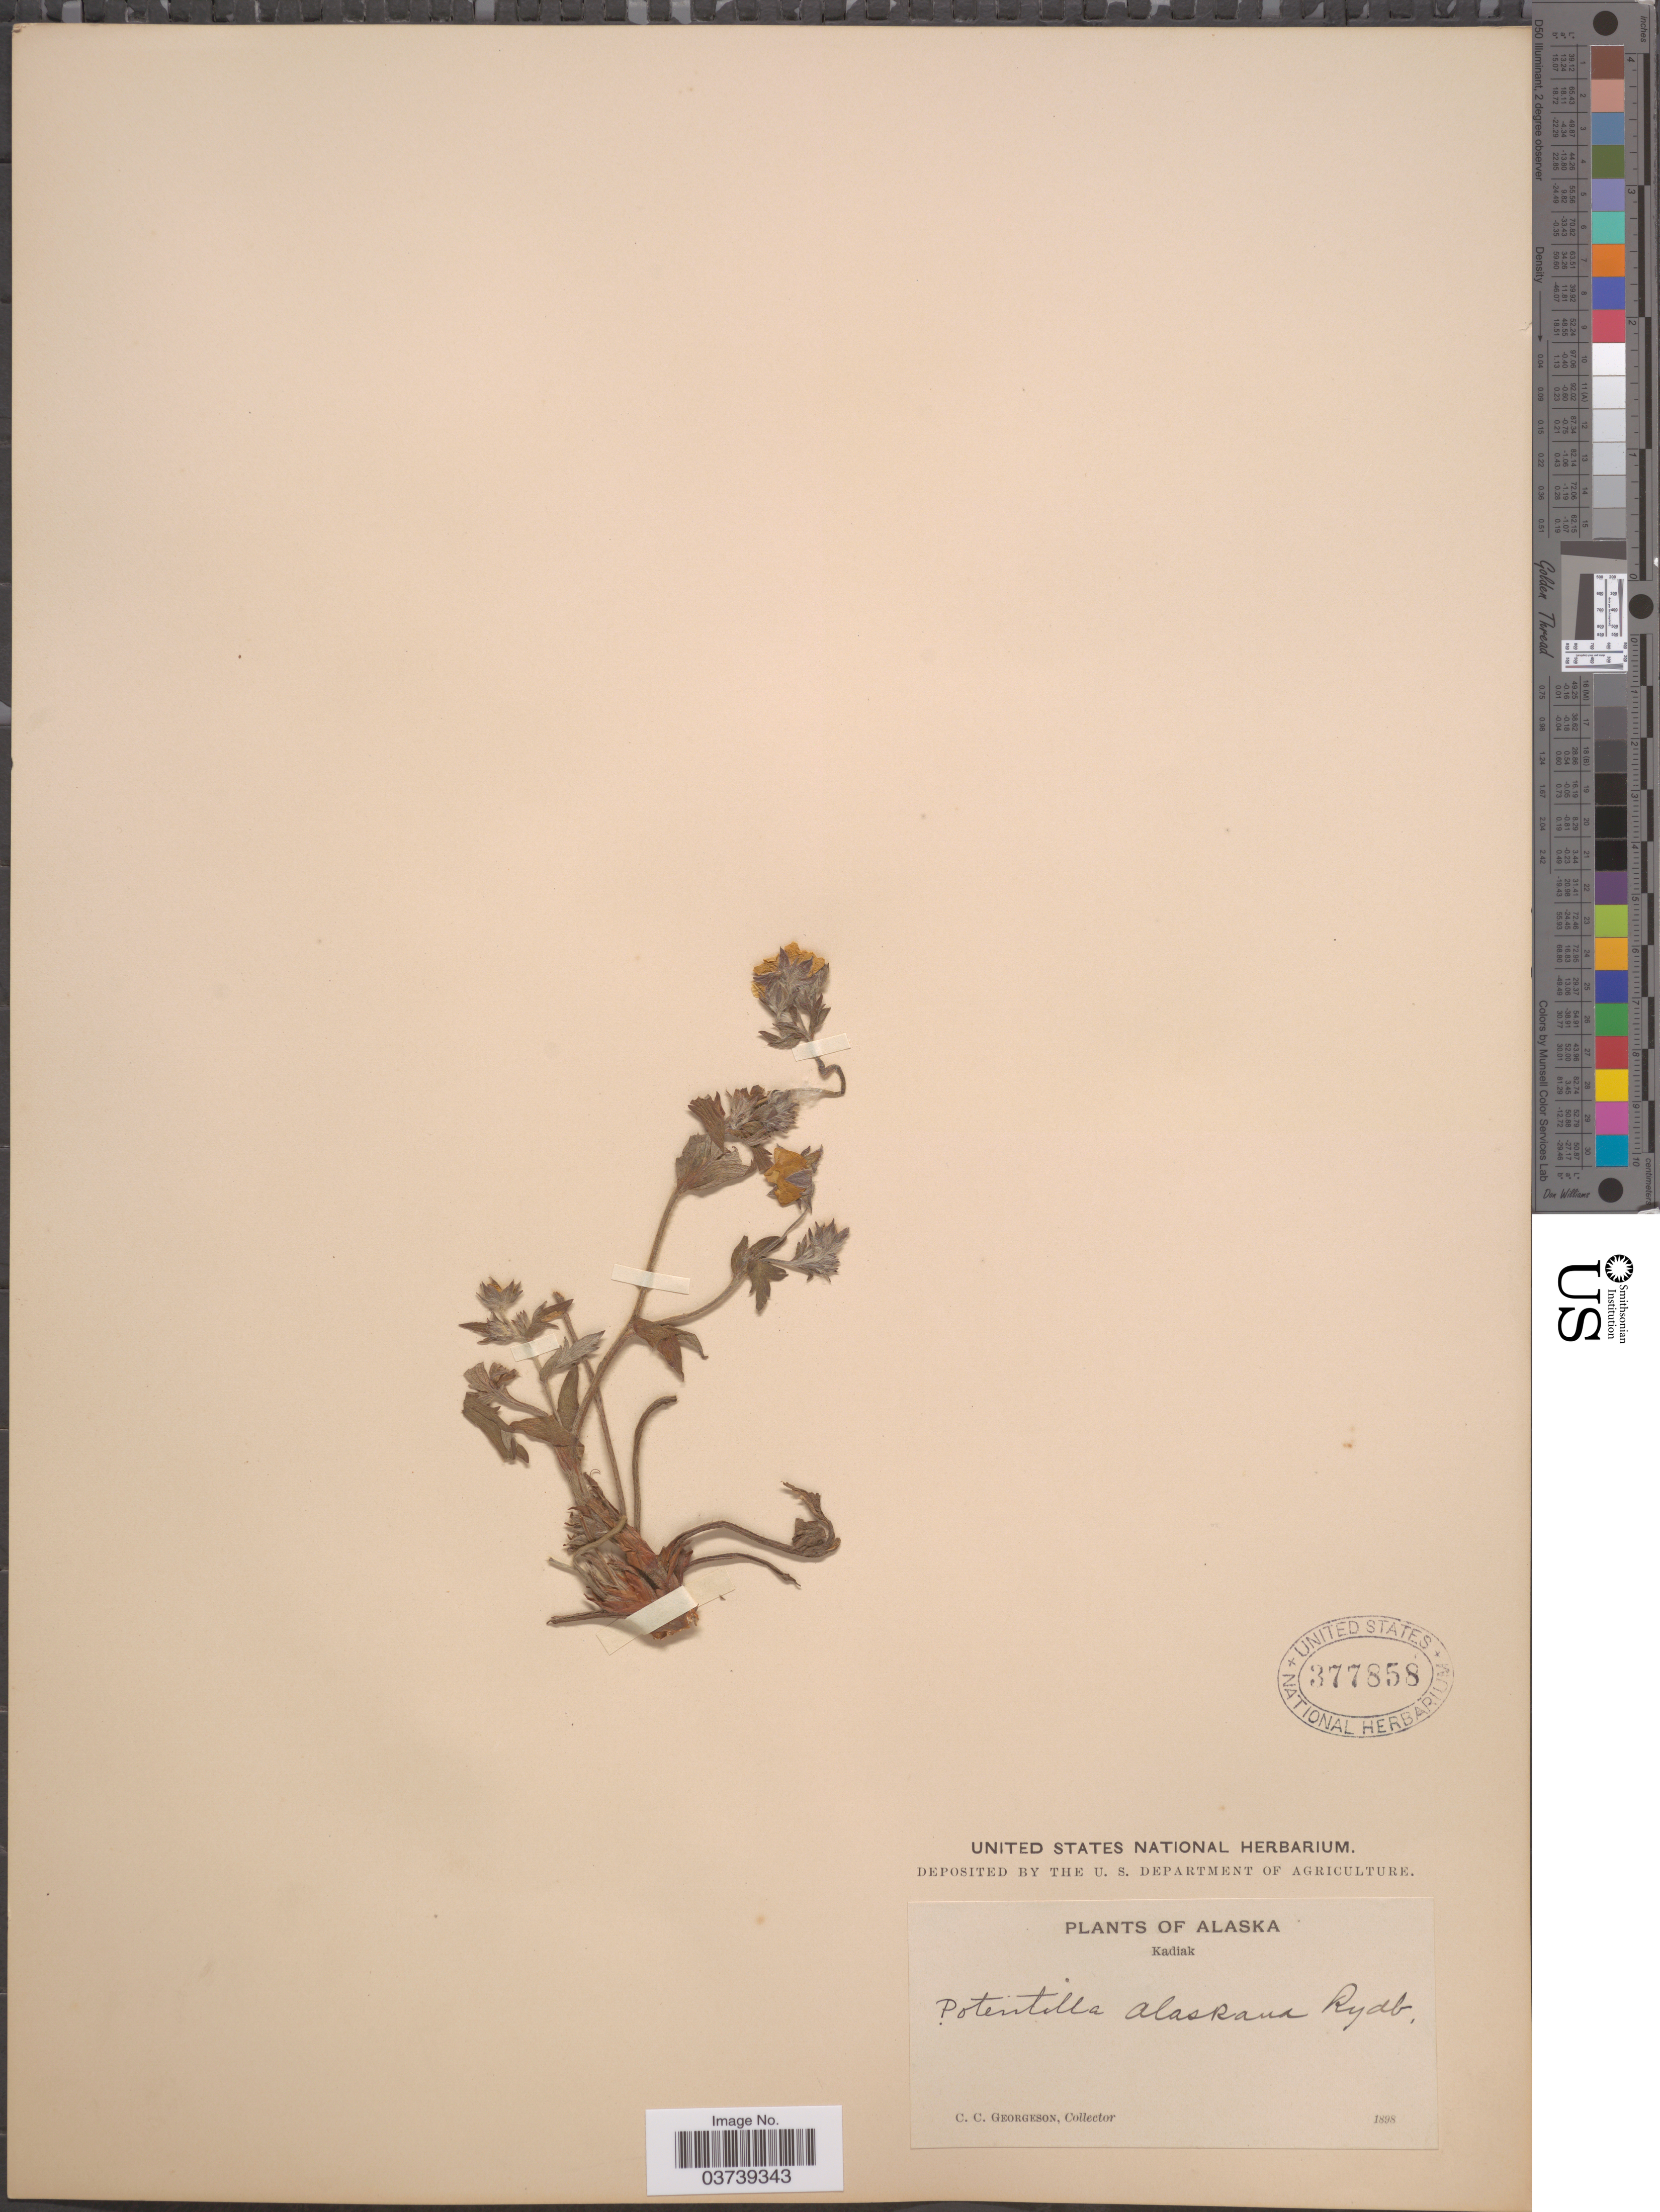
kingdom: Plantae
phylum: Tracheophyta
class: Magnoliopsida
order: Rosales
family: Rosaceae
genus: Potentilla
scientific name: Potentilla alaskana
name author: Rydb.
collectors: C. Georgeson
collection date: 1898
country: United States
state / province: Alaska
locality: Kadiak.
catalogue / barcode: US 377858